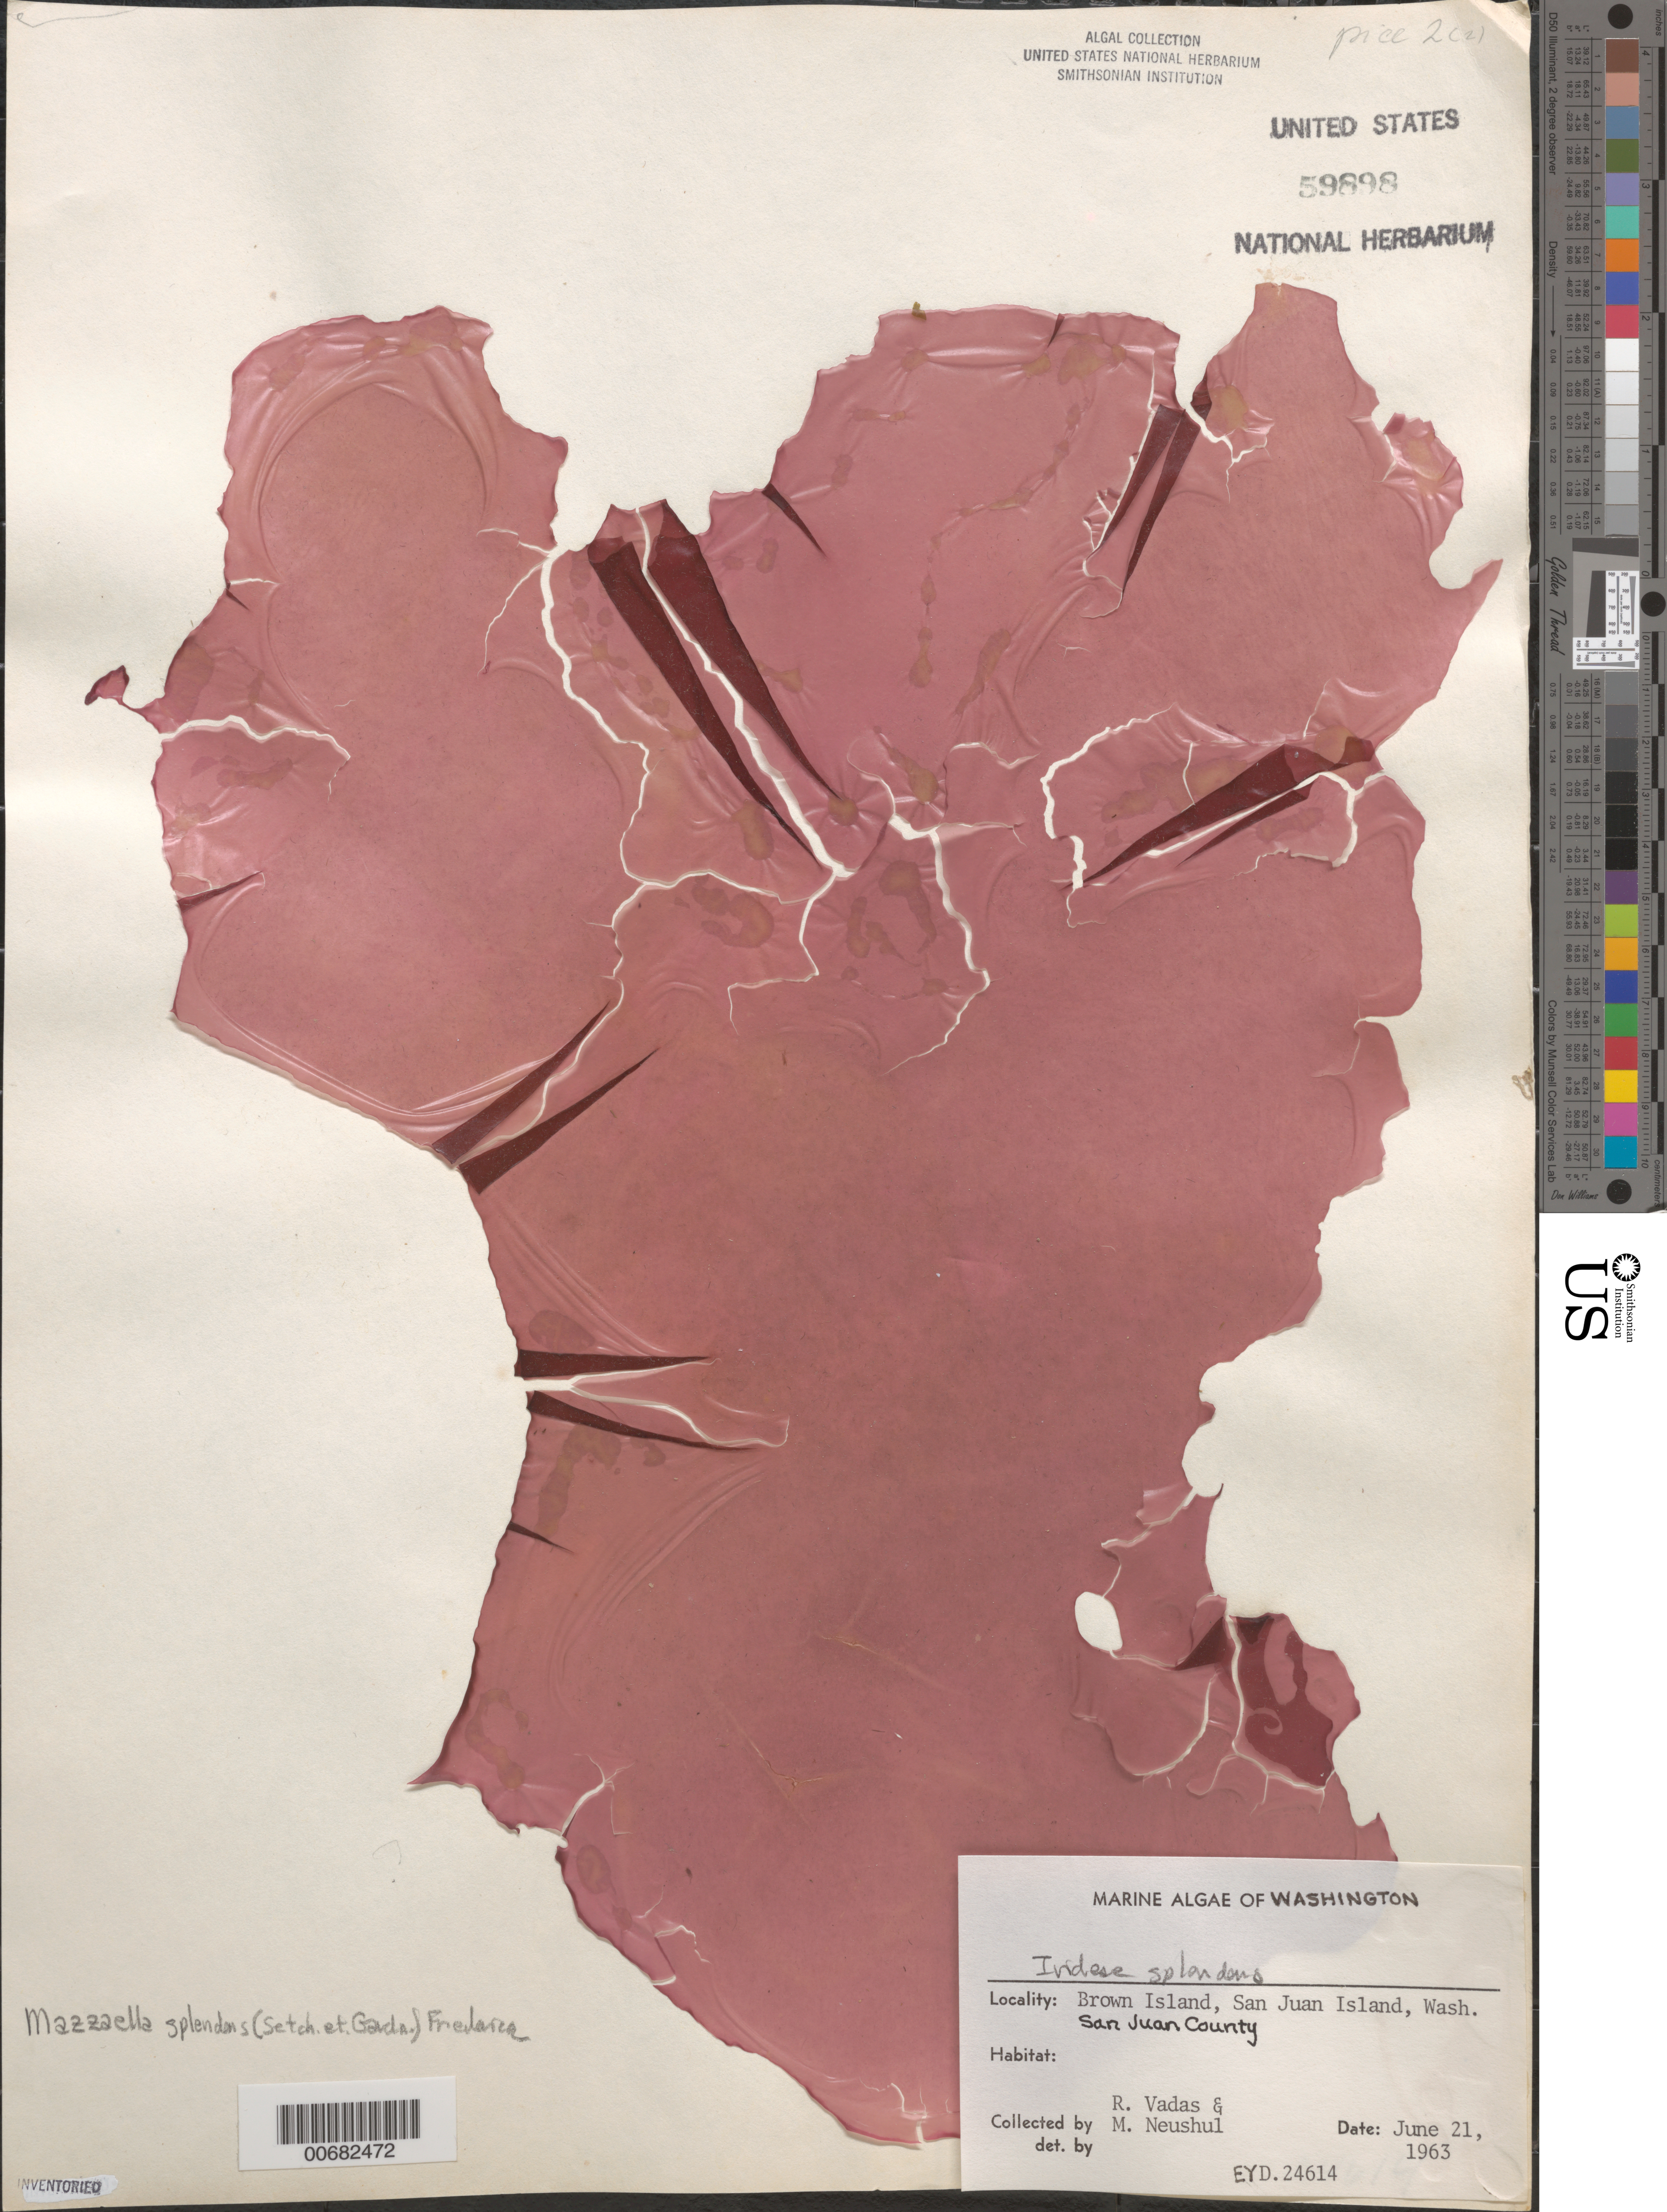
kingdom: Plantae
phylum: Rhodophyta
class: Florideophyceae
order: Gigartinales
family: Gigartinaceae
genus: Mazzaella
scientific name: Mazzaella splendens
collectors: R. Vadas & M. Neushul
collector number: EYD 24614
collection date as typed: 21 Jun 1963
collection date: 1963-06-21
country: United States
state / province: Washington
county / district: San Juan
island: San Juan Island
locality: Brown Island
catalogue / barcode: US 59898